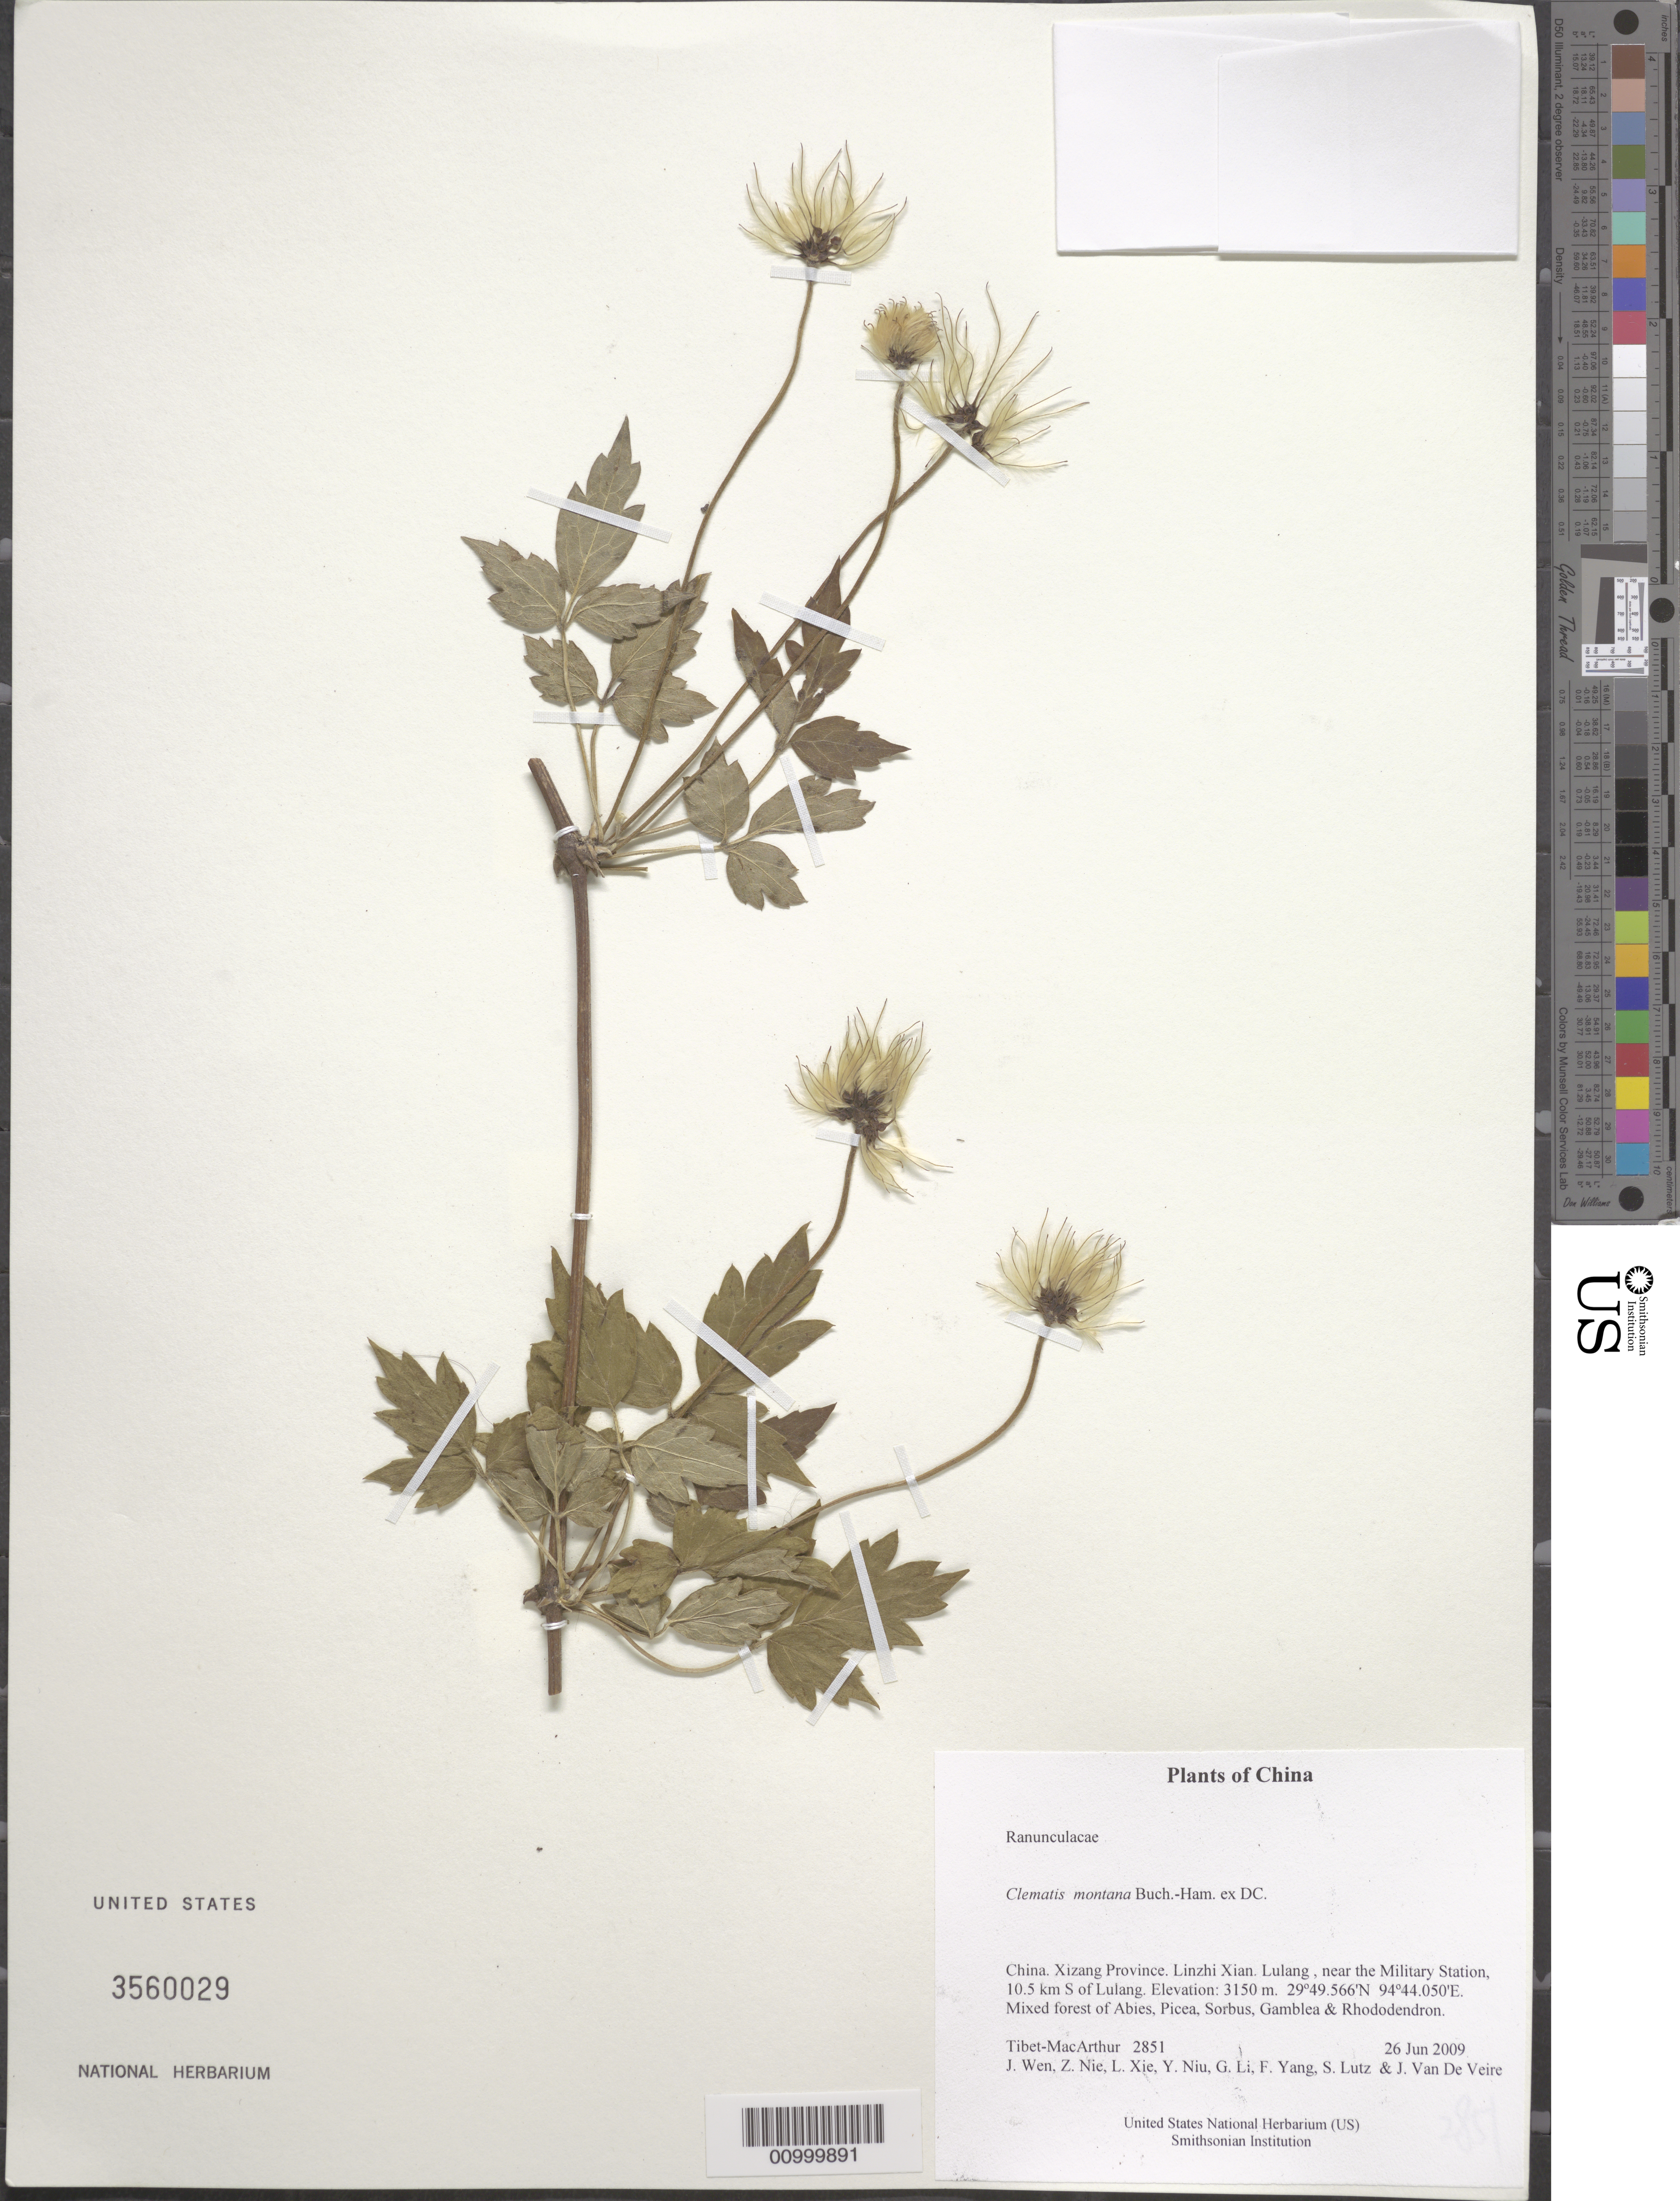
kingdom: Plantae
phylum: Tracheophyta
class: Magnoliopsida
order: Ranunculales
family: Ranunculaceae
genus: Clematis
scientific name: Clematis montana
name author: Buch.-Ham. ex DC.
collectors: Tibet-MacArthur, J. Wen, Z. Nie, L. Xie, Y. Niu, G. Li, F. Yang, S. Lutz & J. Van De Veire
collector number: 2851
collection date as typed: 26 Jun 2009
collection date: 2009-06-26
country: China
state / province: Xizang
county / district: Linzhi Xian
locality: Lulang , near the Military Station, 10.5 km S of Lulang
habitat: Mixed forest of Abies, Picea, Sorbus, Gamblea & Rhododendron.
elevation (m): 3150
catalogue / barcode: US 3560029